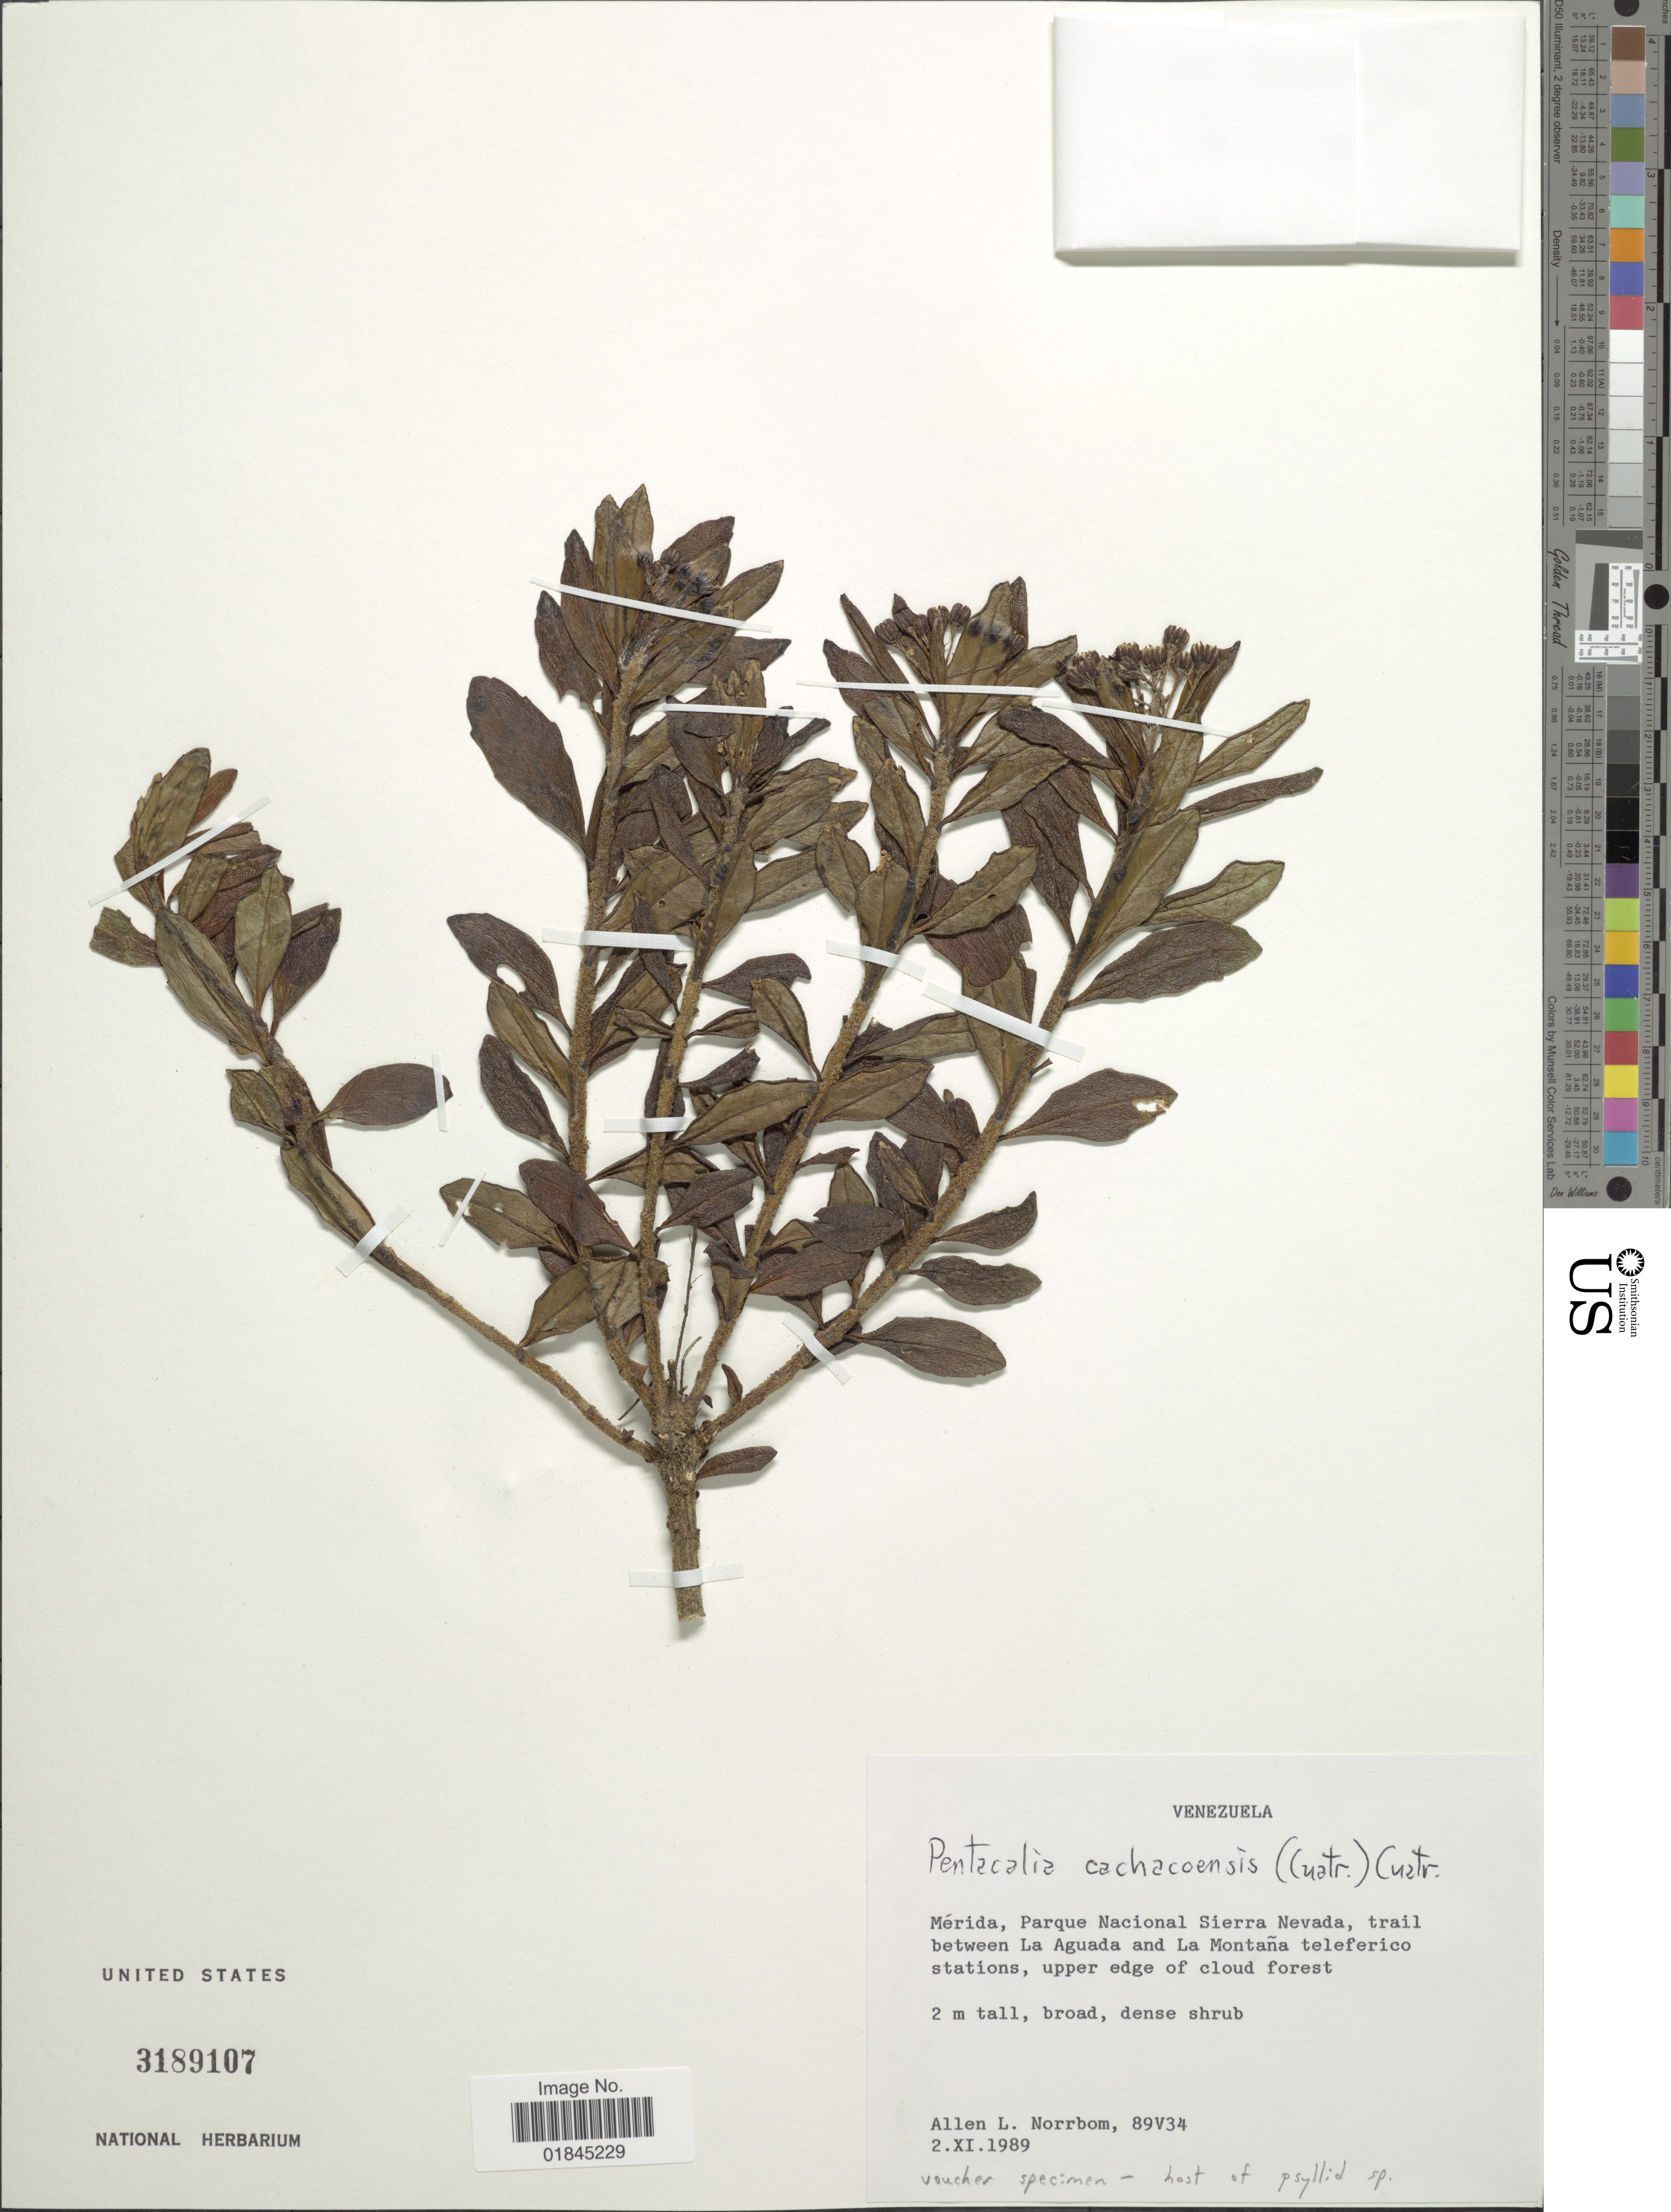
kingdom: Plantae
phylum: Tracheophyta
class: Magnoliopsida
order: Asterales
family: Asteraceae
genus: Pentacalia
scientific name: Pentacalia cachacoensis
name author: (Cuatrec.) Cuatrec.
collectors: A. L. Norrbom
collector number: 89V34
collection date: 1989-11-02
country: Venezuela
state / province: Mérida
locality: Mérida, Parque Nacional Sierra Nevada, trail between La Aguada and La Montaña teleferico stations, upper edge of cloud forest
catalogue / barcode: US 3189107